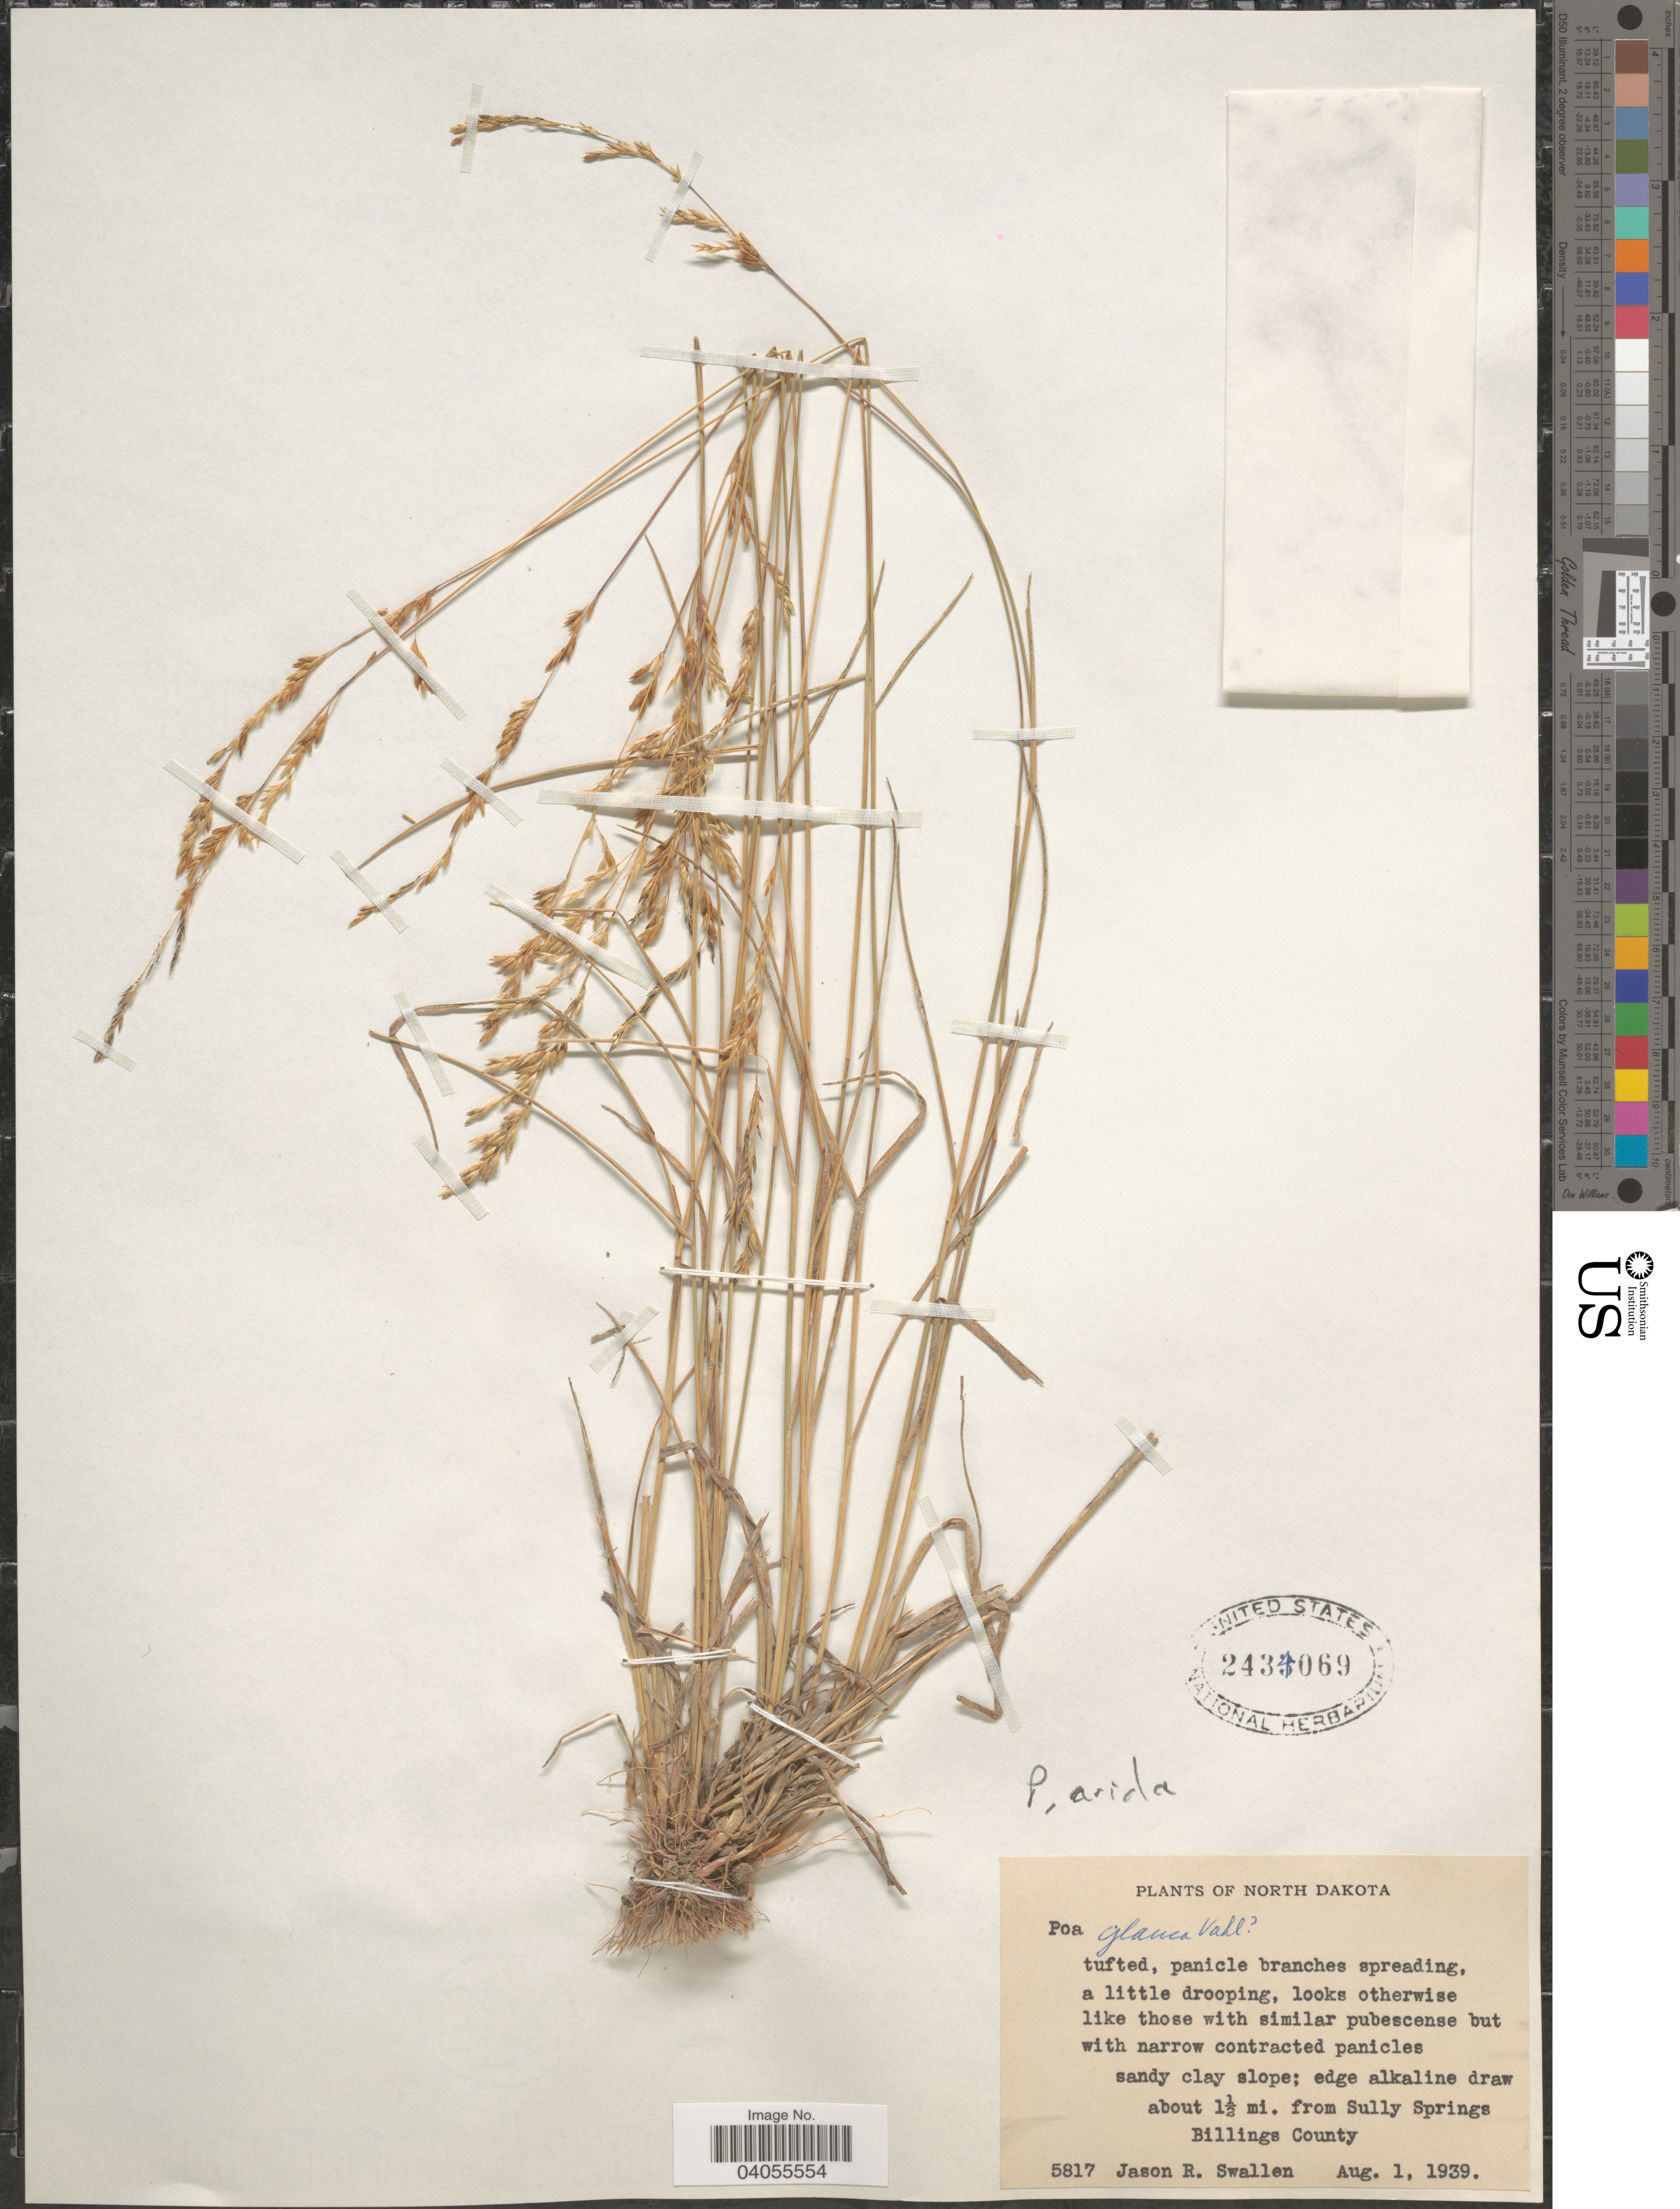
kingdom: Plantae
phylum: Tracheophyta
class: Liliopsida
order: Poales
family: Poaceae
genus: Poa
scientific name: Poa arida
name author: Vasey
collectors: J. R. Swallen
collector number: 5817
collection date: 1939-08-01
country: United States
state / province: North Dakota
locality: About 1½ mi. from Sully Springs, Billings County.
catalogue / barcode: US 2434069